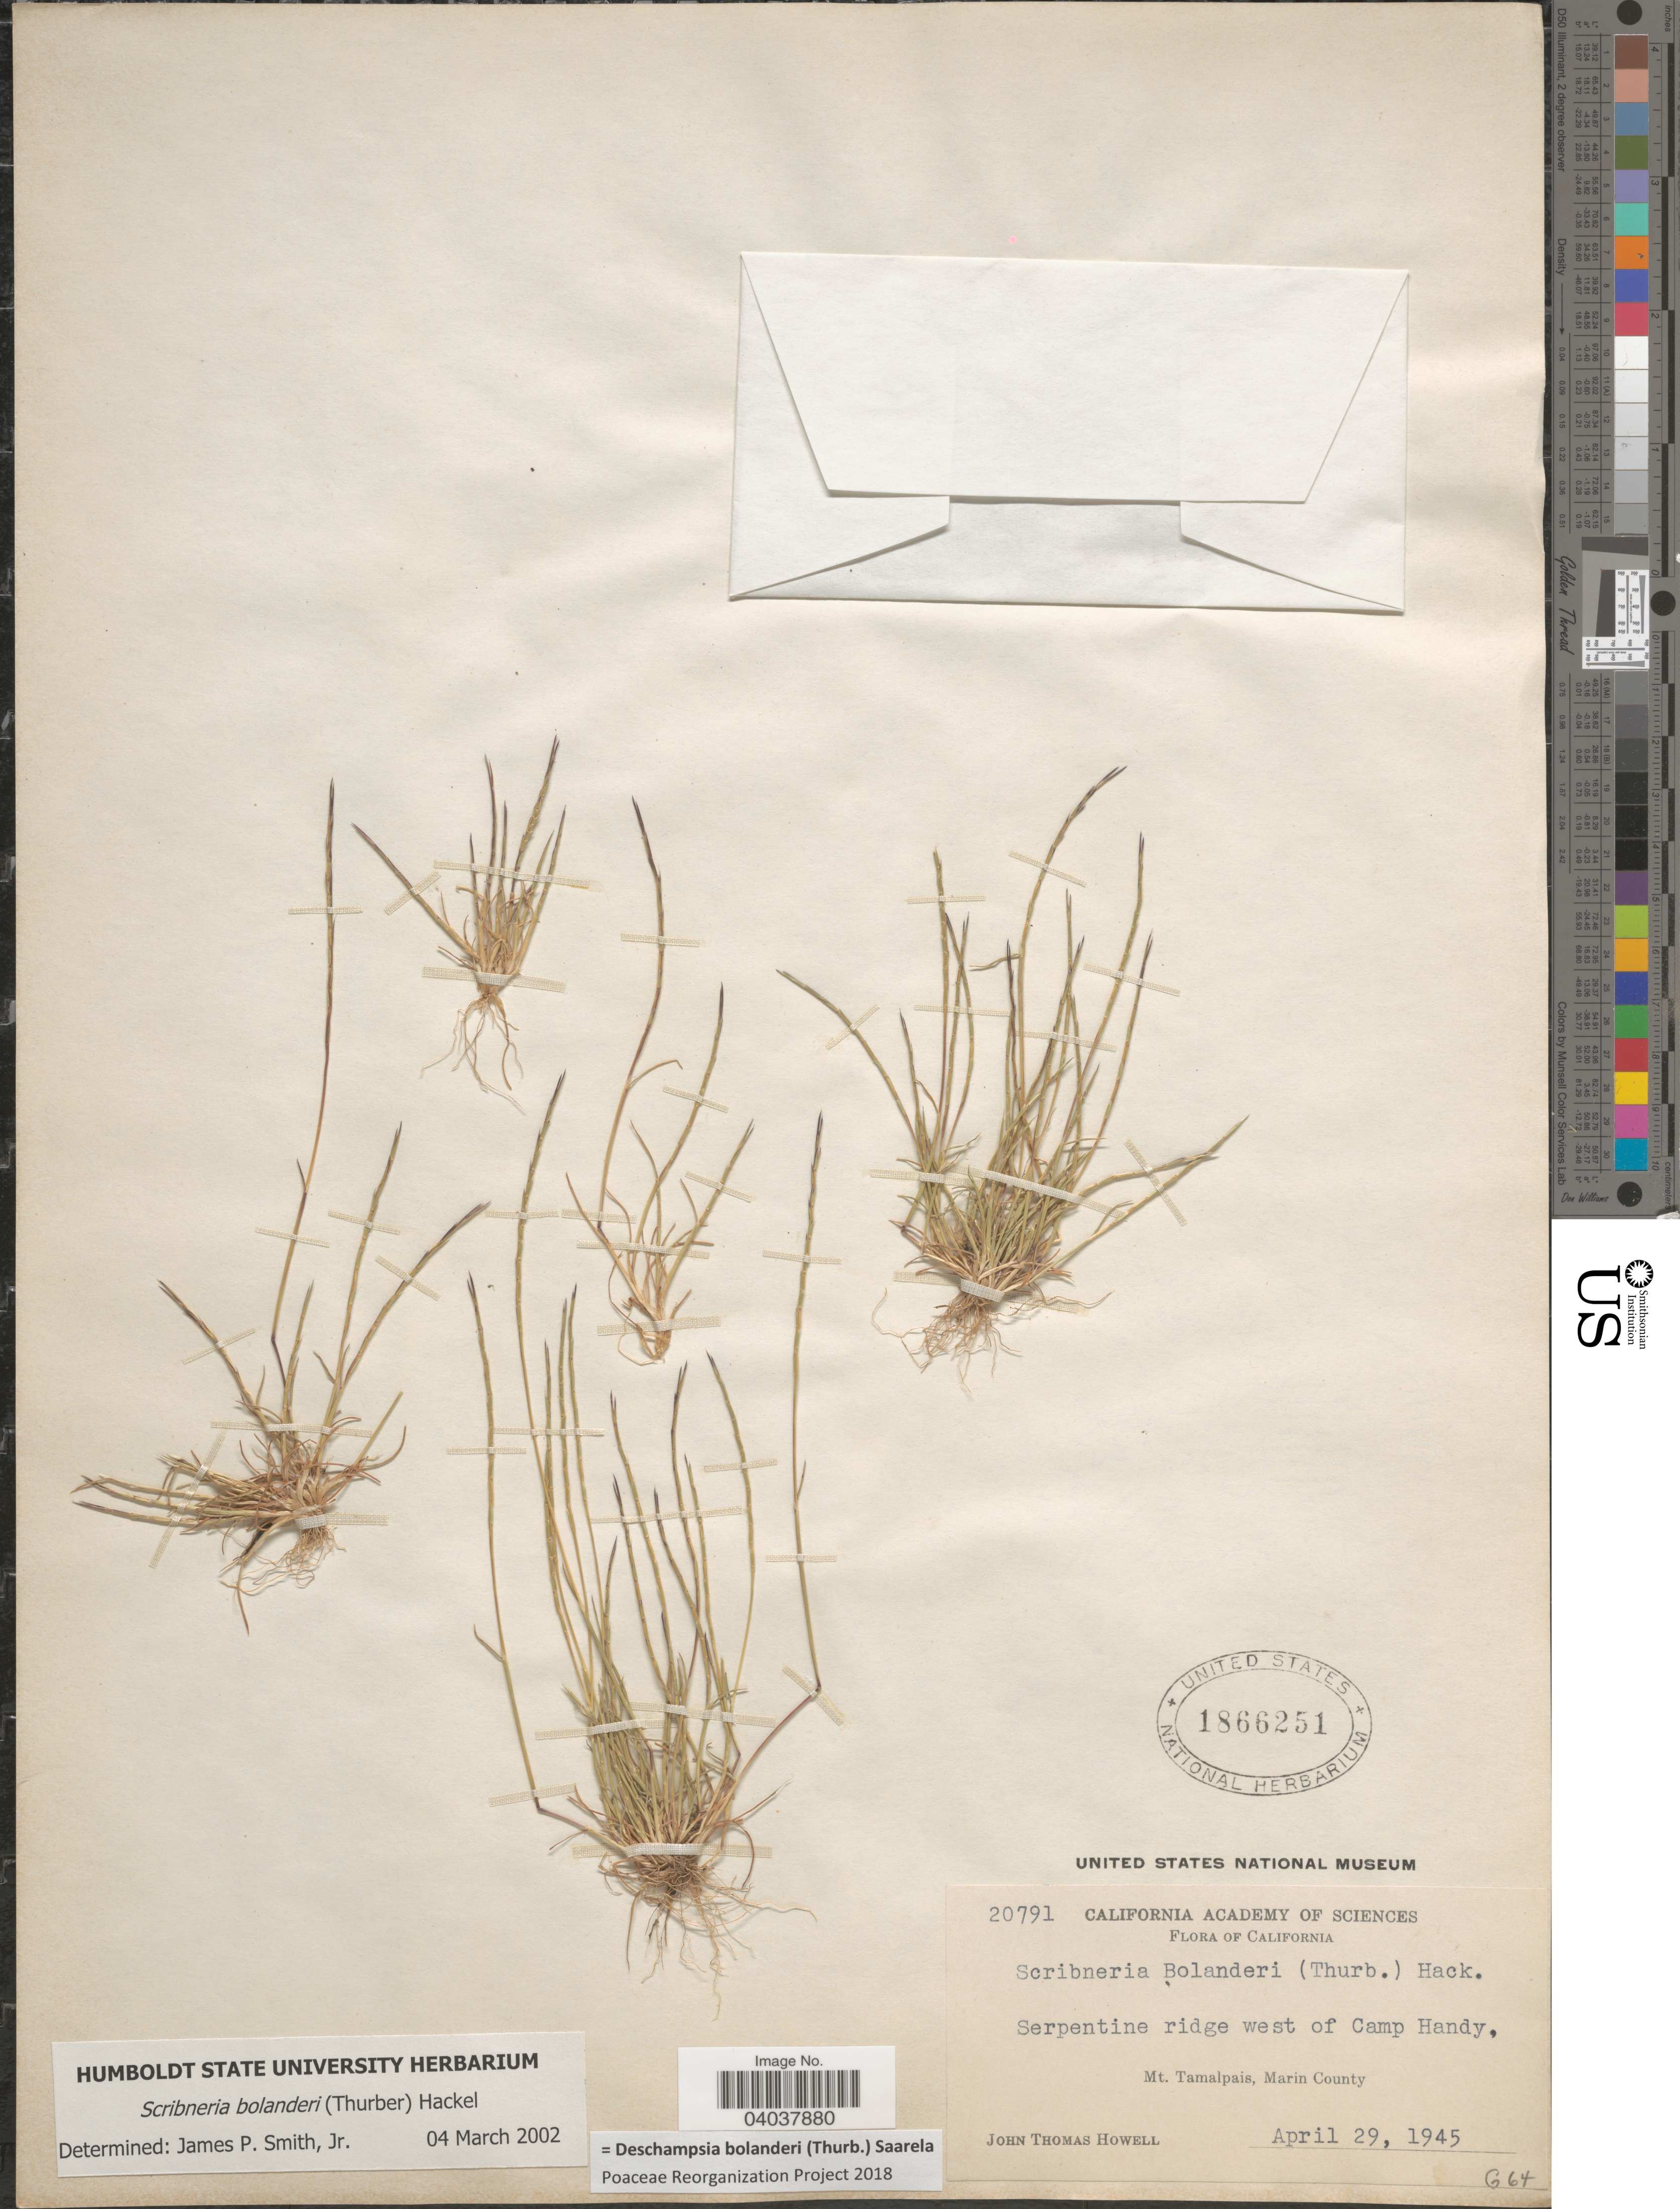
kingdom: Plantae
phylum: Tracheophyta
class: Liliopsida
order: Poales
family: Poaceae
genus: Deschampsia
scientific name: Deschampsia bolanderi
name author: (Thurb.) Saarela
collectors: J. T. Howell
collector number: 20791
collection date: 1945-04-29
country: United States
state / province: California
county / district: Marin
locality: Serpentine ridge west of Camp Handy, Mt. Tamalpais, Marin County.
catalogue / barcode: US 1866251